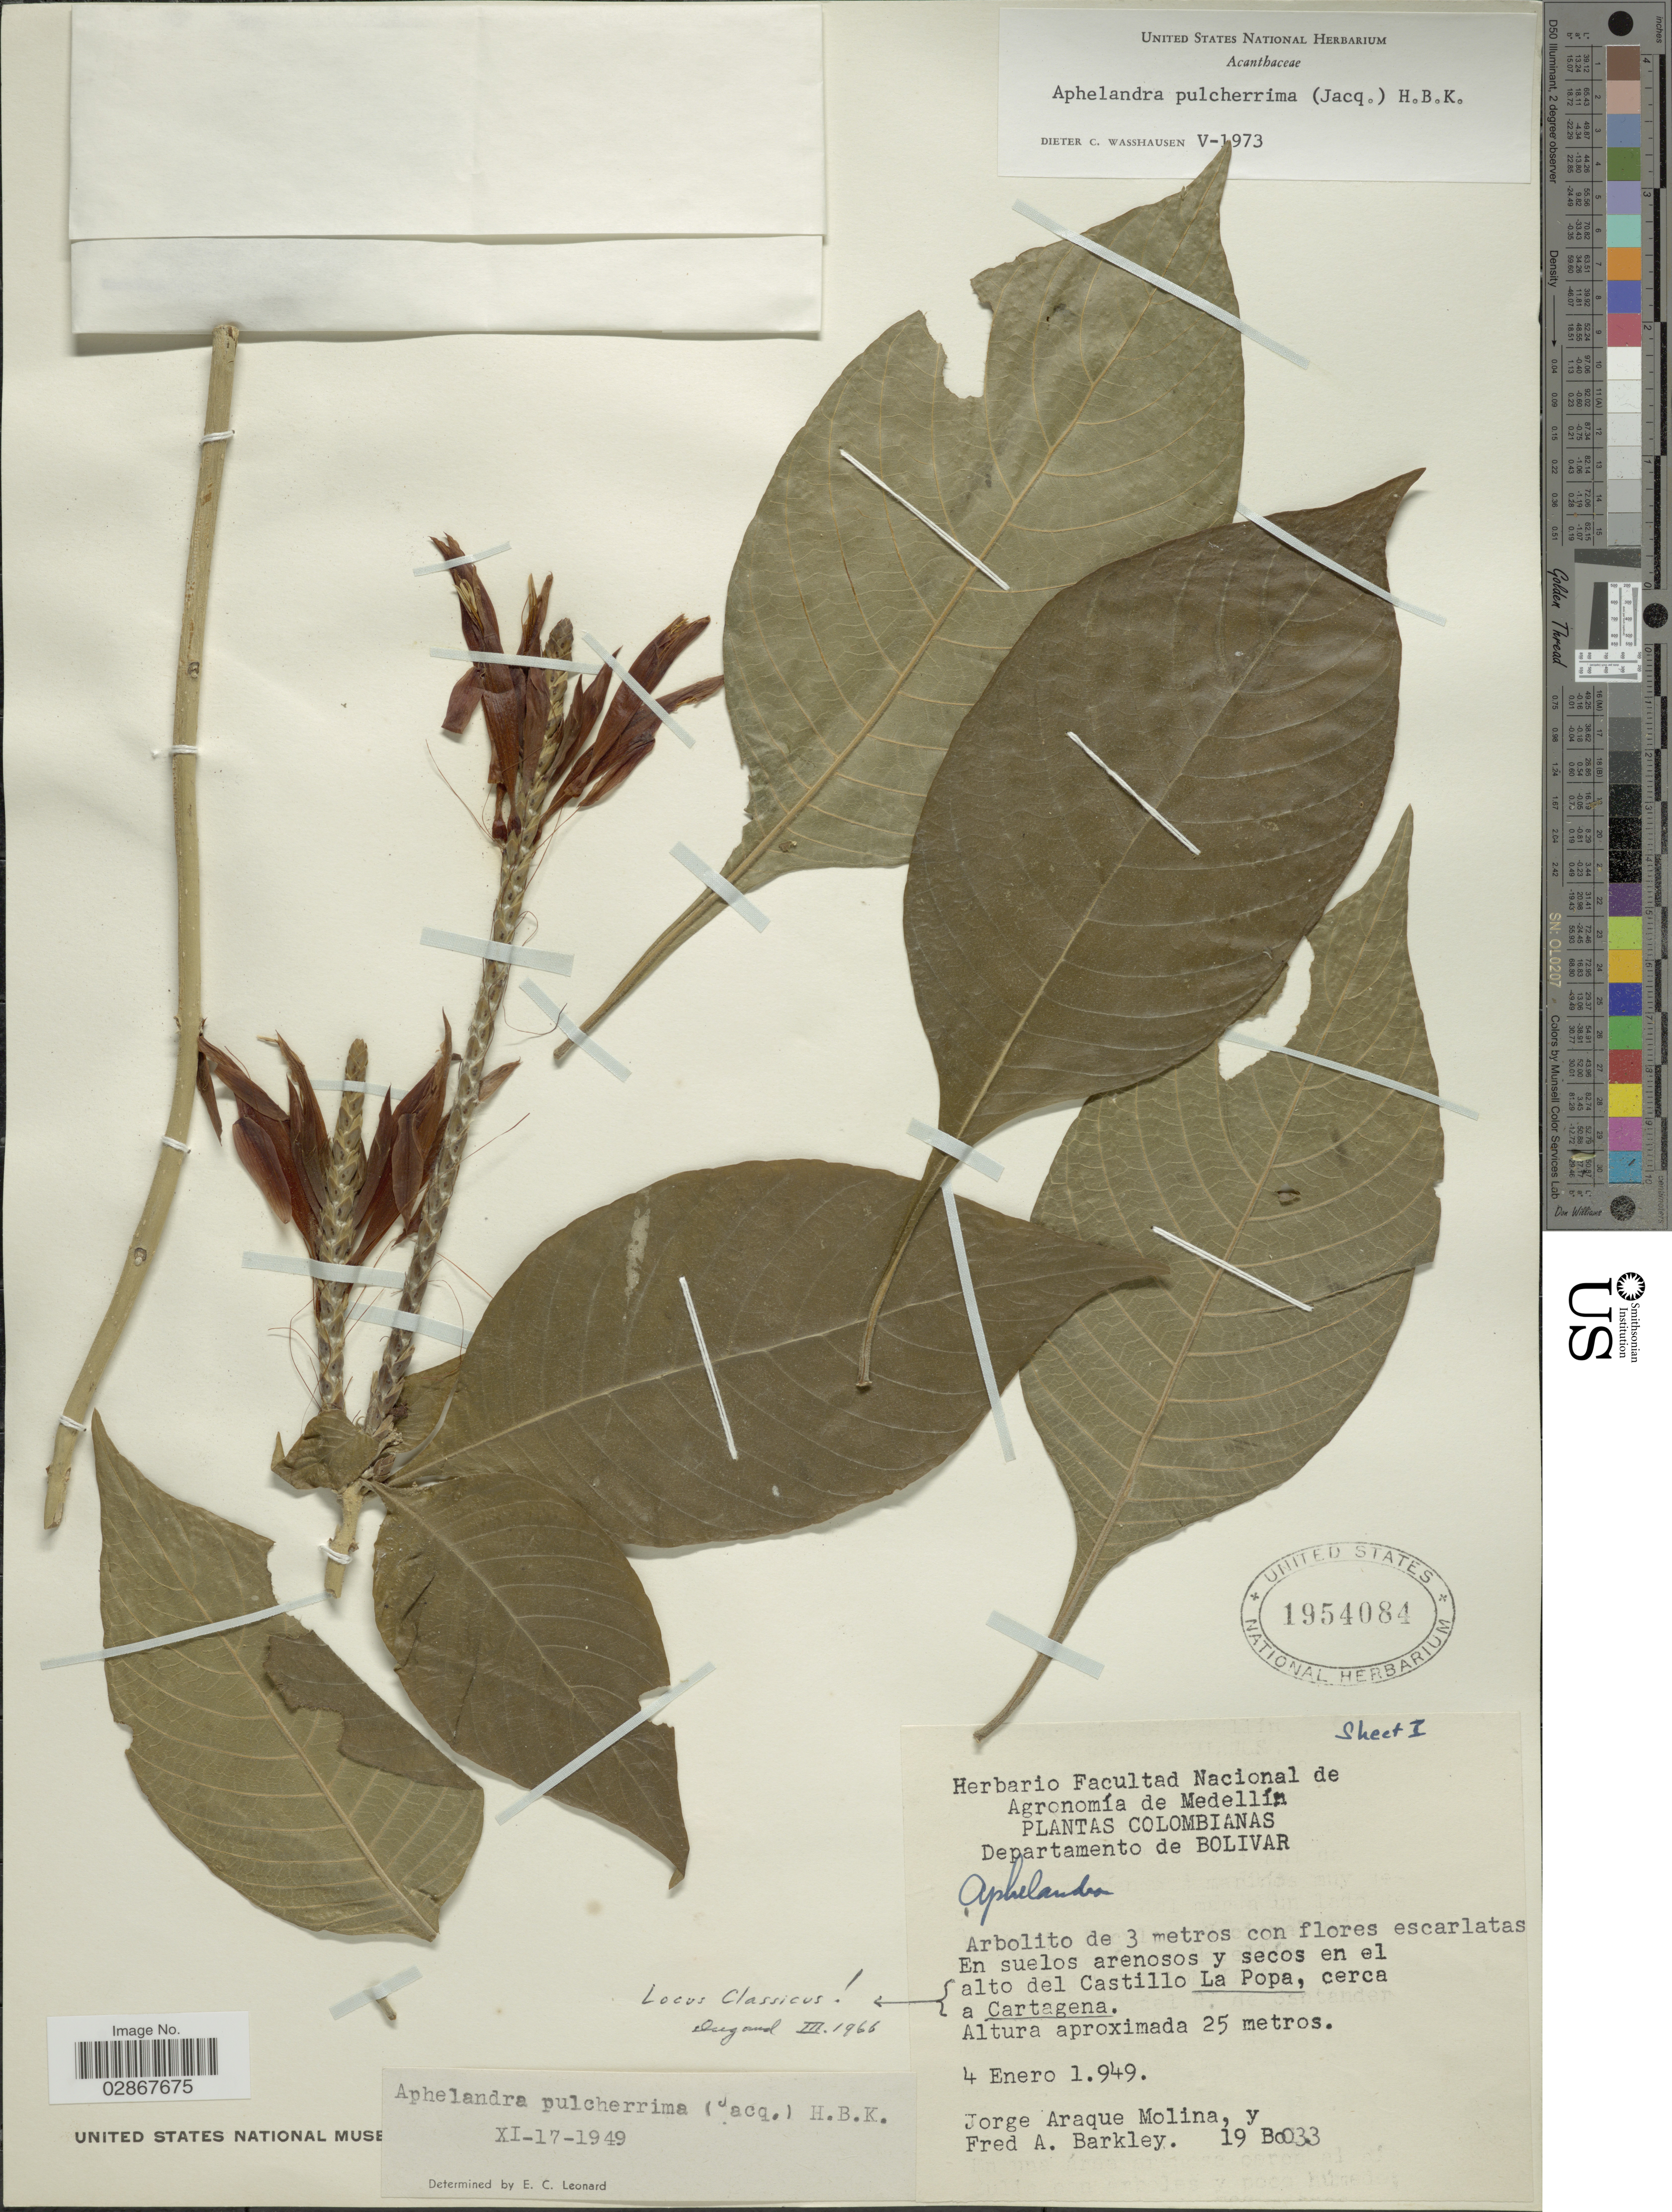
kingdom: Plantae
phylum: Tracheophyta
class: Magnoliopsida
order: Lamiales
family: Acanthaceae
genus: Aphelandra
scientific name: Aphelandra pulcherrima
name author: (Jacq.) Kunth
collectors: J. A. Molina & F. A. Barkley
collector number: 19Bo033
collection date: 1949-01-04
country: Colombia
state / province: Bolívar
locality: Departamento de Bolivar. En el alto del Castillo La Popa, cerca a Cartagena.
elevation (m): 25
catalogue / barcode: US 1954084